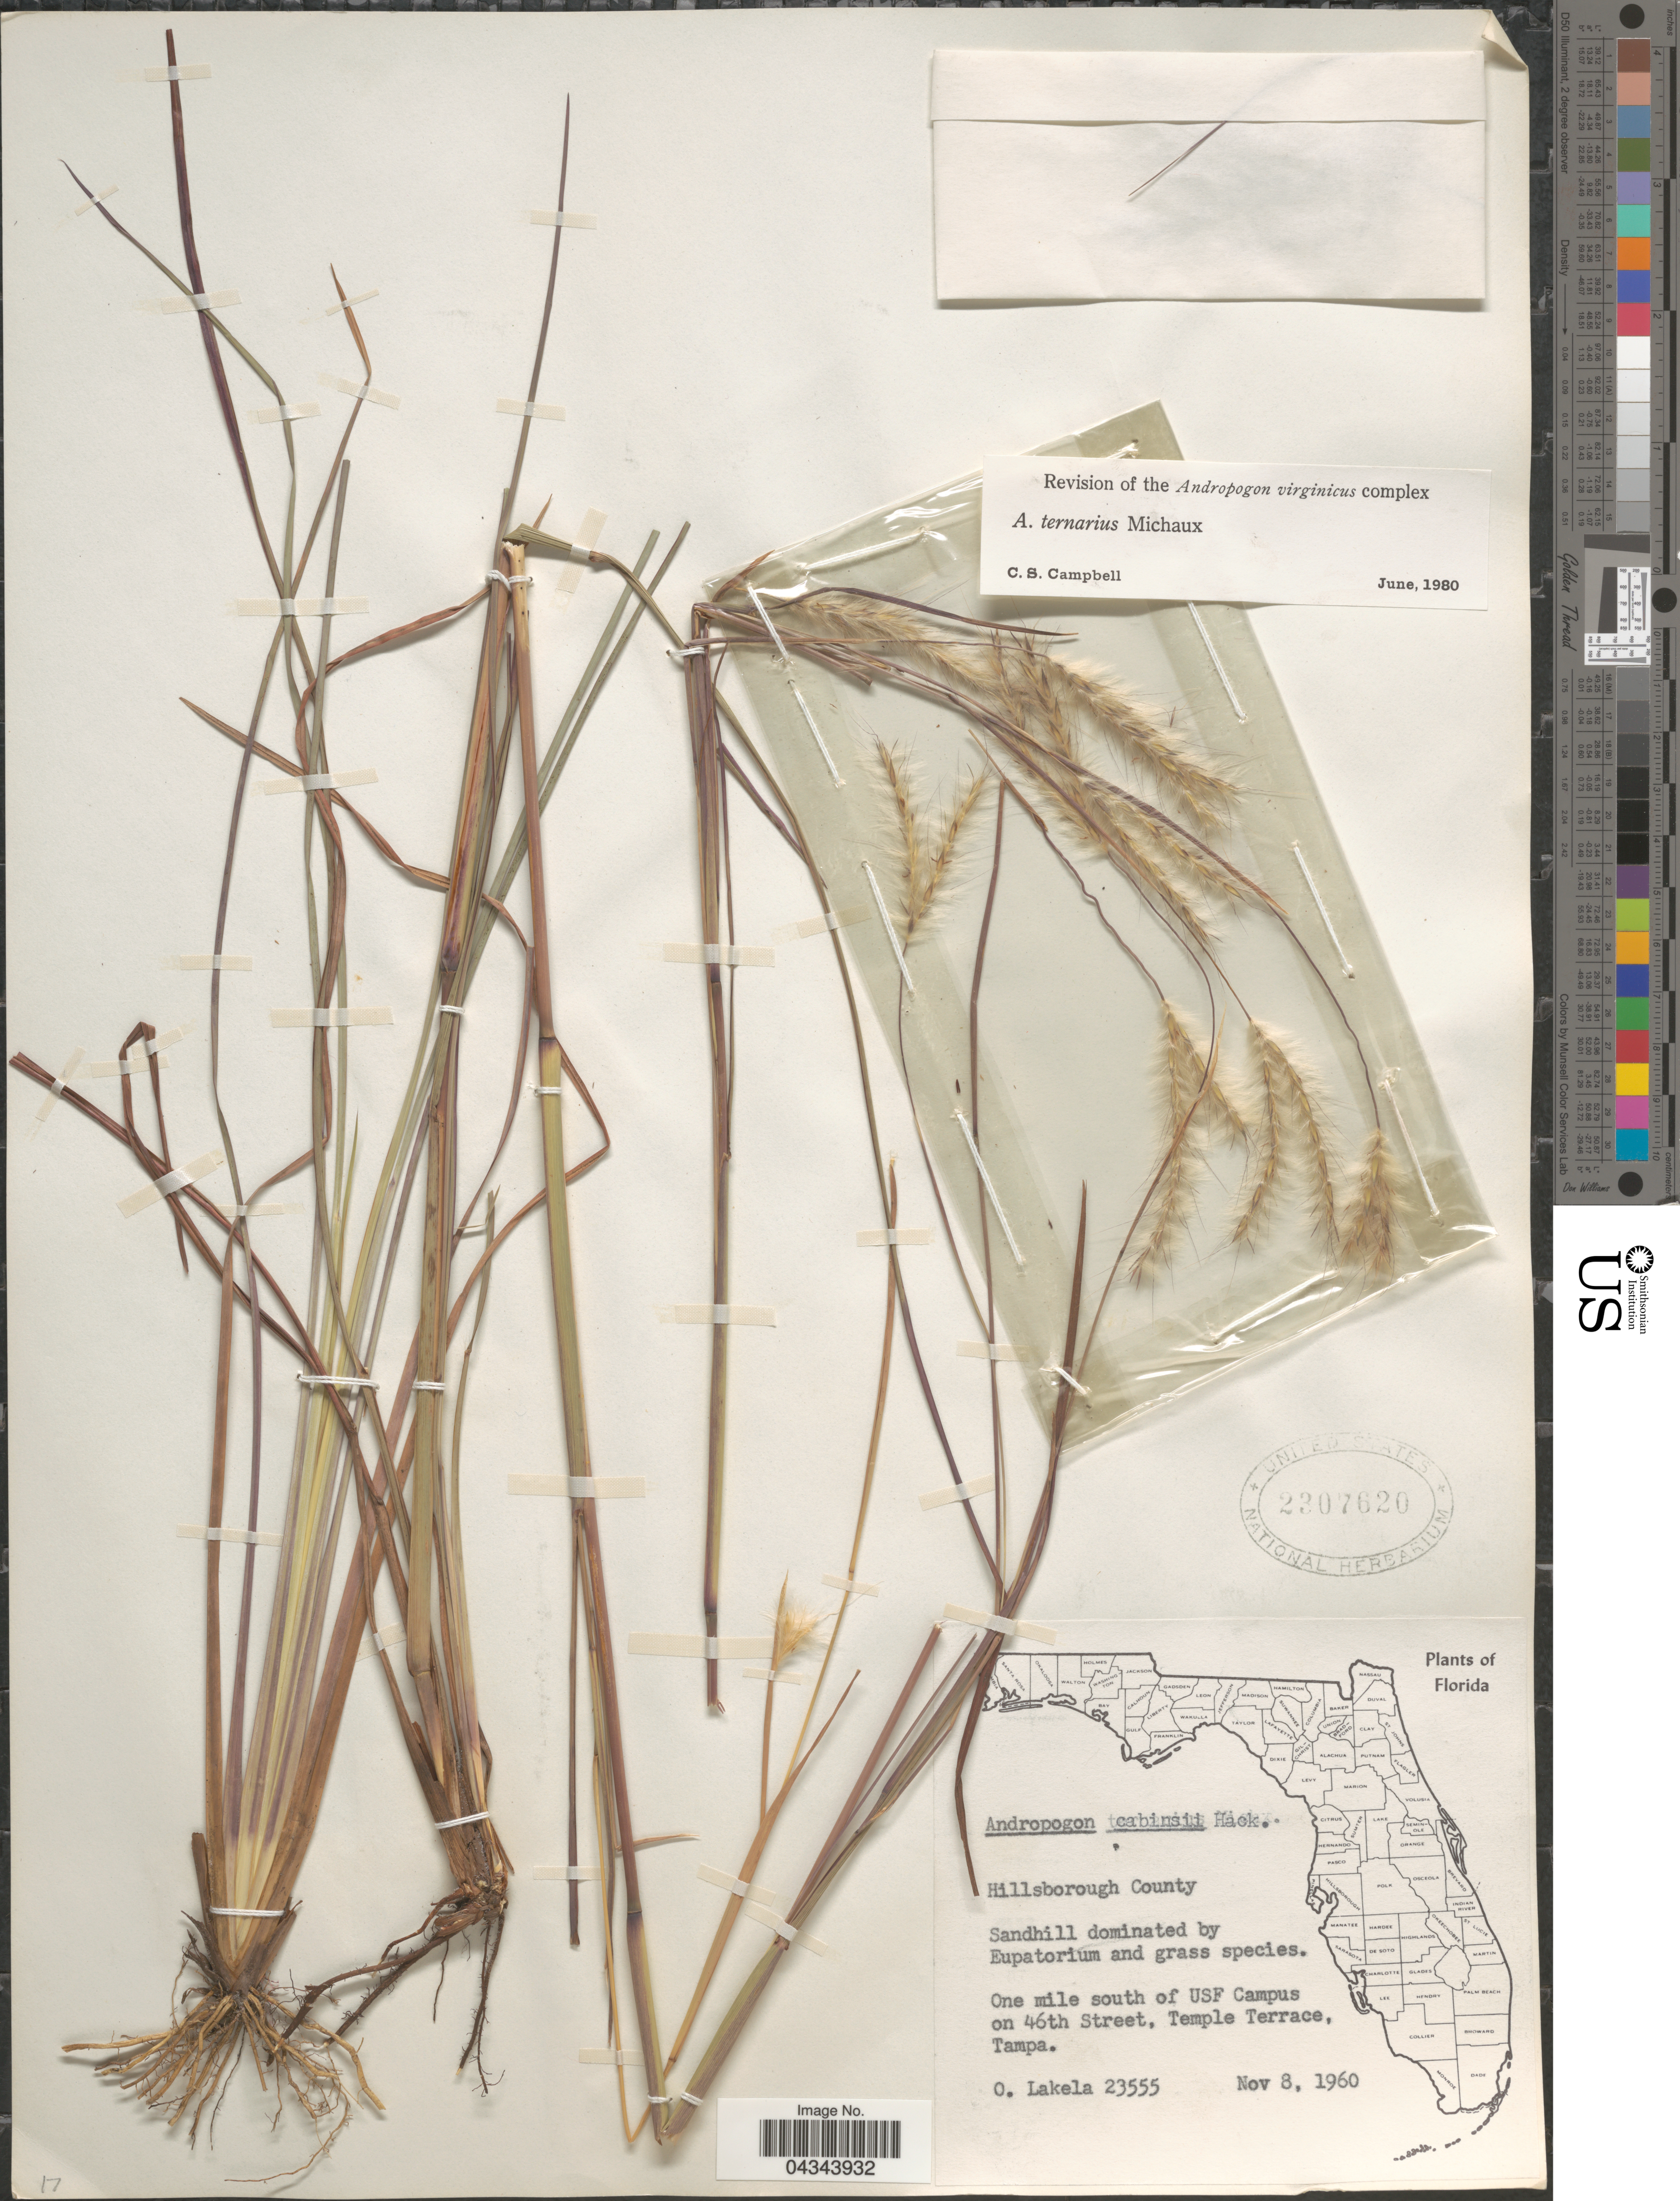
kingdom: Plantae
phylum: Tracheophyta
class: Liliopsida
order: Poales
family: Poaceae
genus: Andropogon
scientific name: Andropogon ternarius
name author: Michx.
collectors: O. Lakela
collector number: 23555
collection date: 1960-11-08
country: United States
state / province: Florida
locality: Hillsborough County. One mile south of USF Campus on 46th Street, Temple Terrace, Tampa.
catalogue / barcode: US 2307620